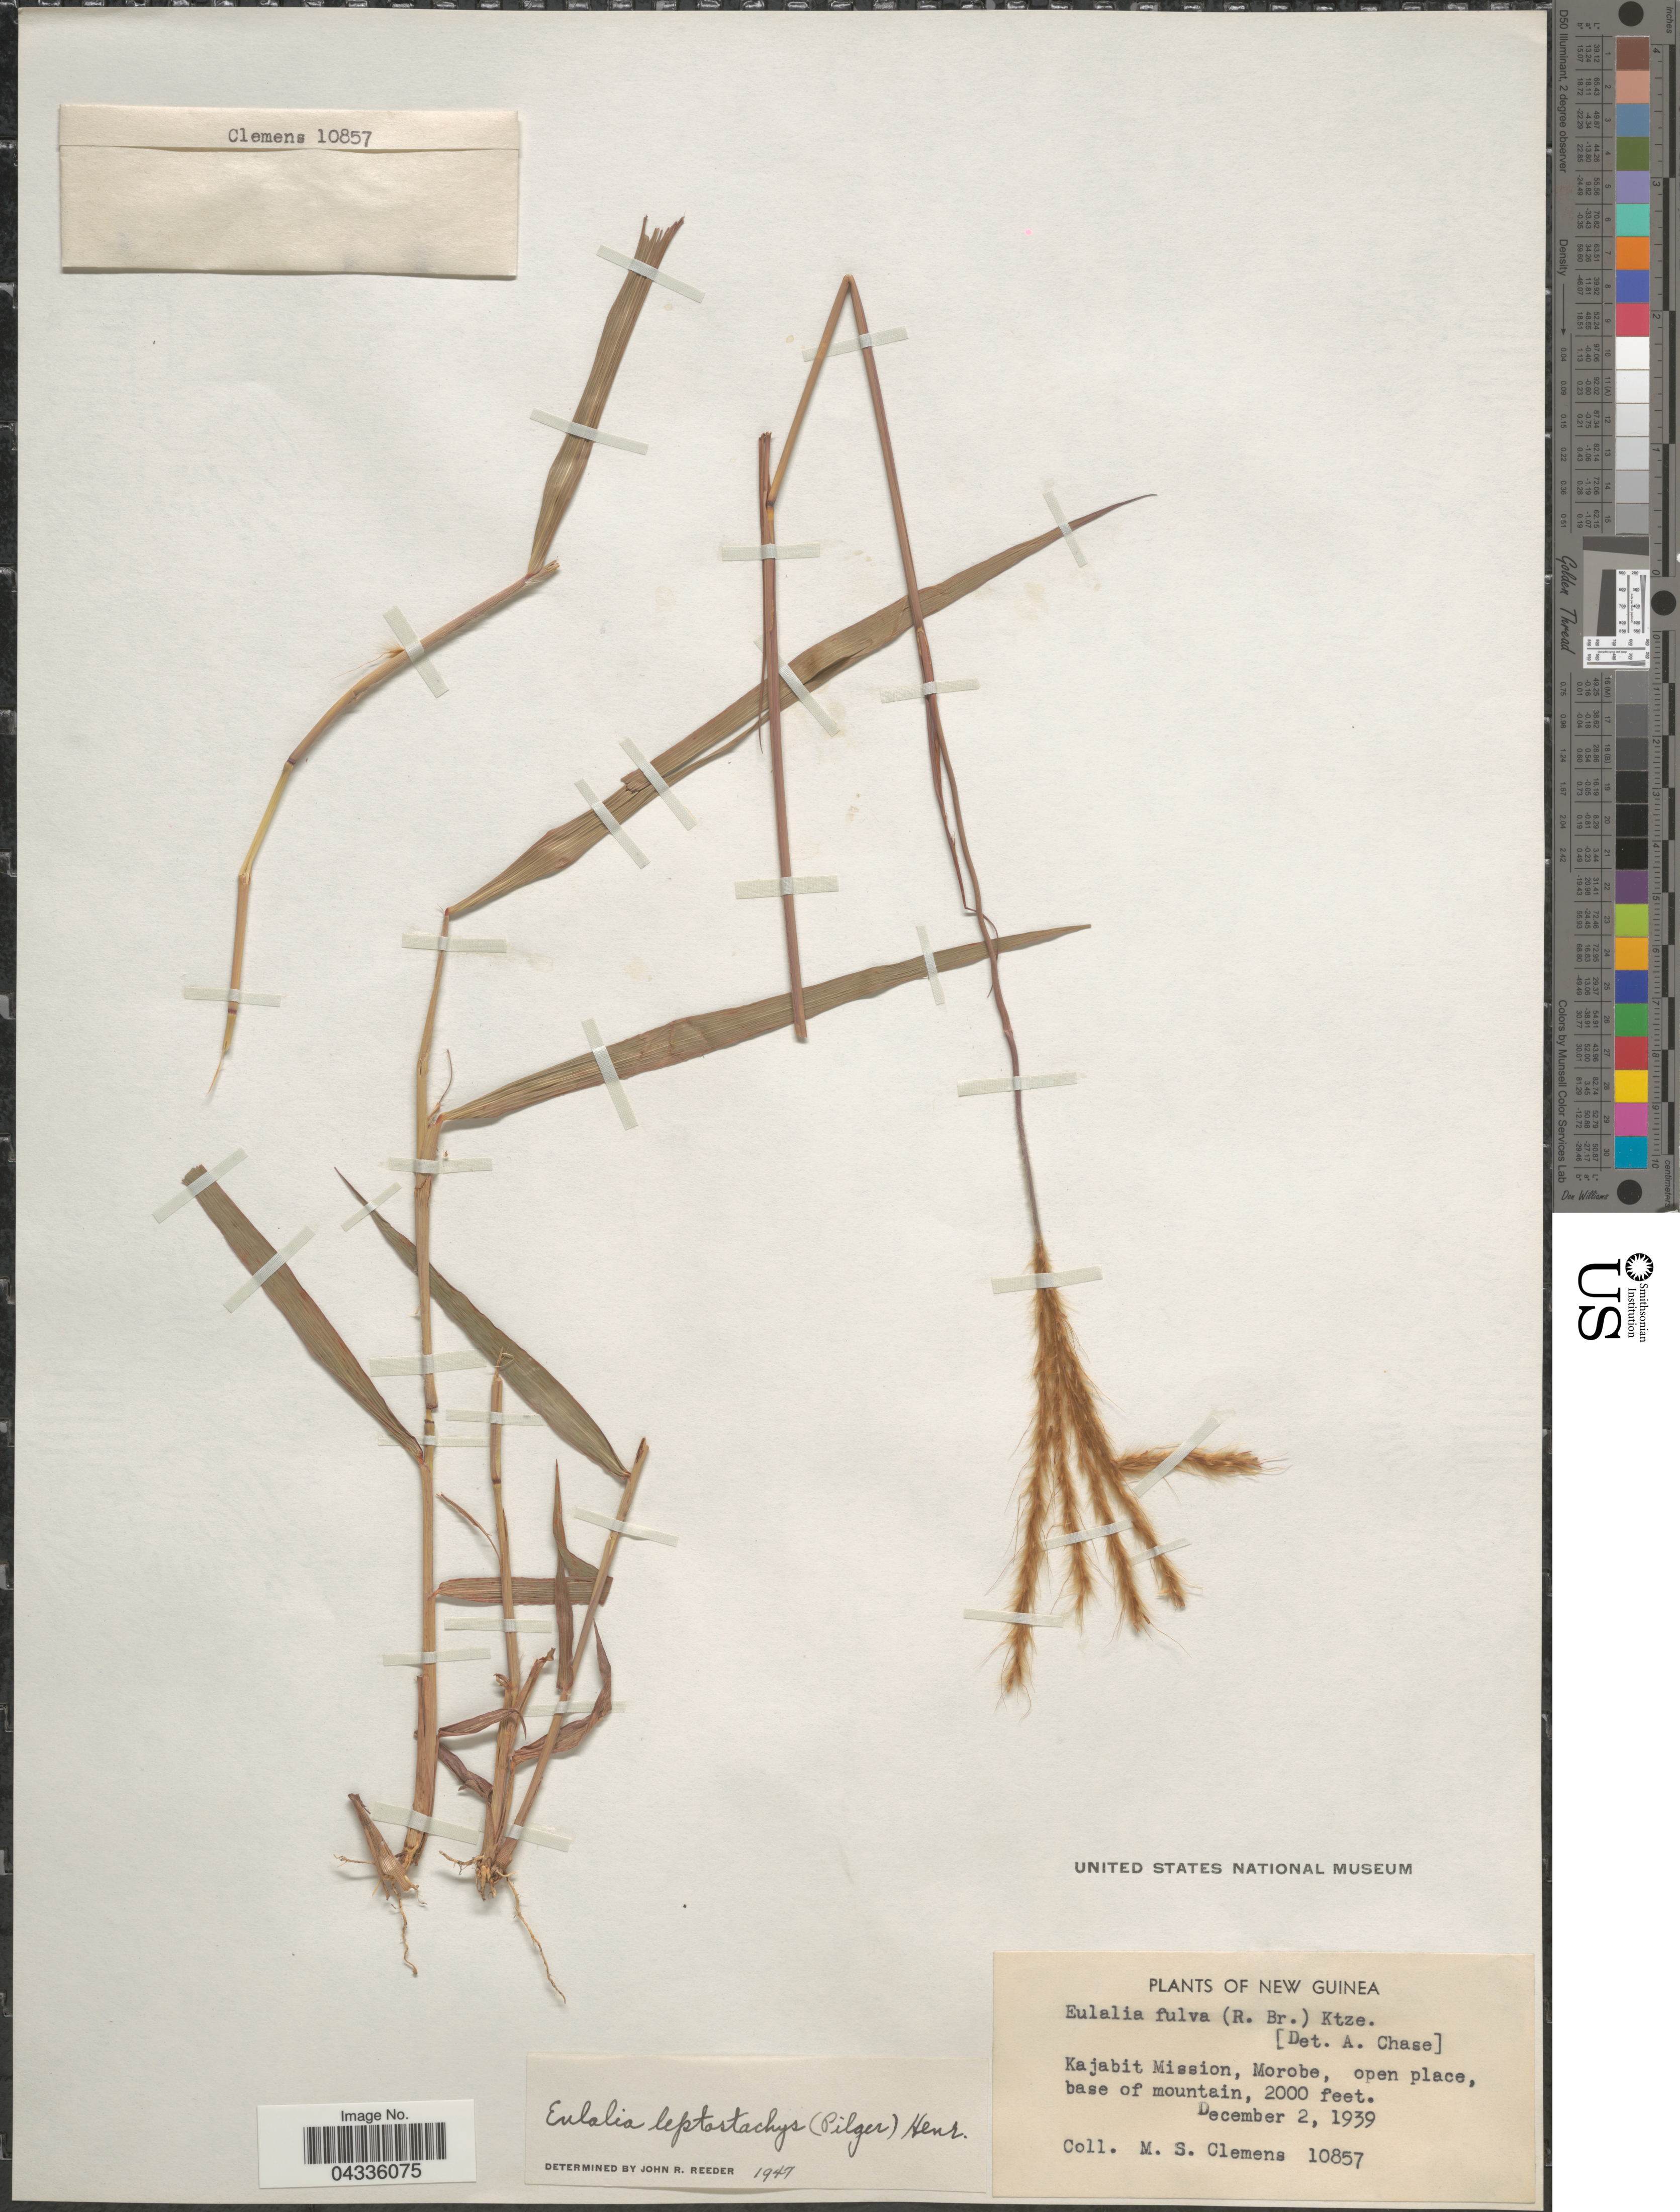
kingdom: Plantae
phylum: Tracheophyta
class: Liliopsida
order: Poales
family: Poaceae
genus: Eulalia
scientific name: Eulalia leptostachys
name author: (Pilg.) Henr.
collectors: M. S. Clemens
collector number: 10857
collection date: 1939-12-02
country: Papua New Guinea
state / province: Morobe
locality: New Guinea. Kajabit Mission, Morobe, open place, base of mountain.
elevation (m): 610